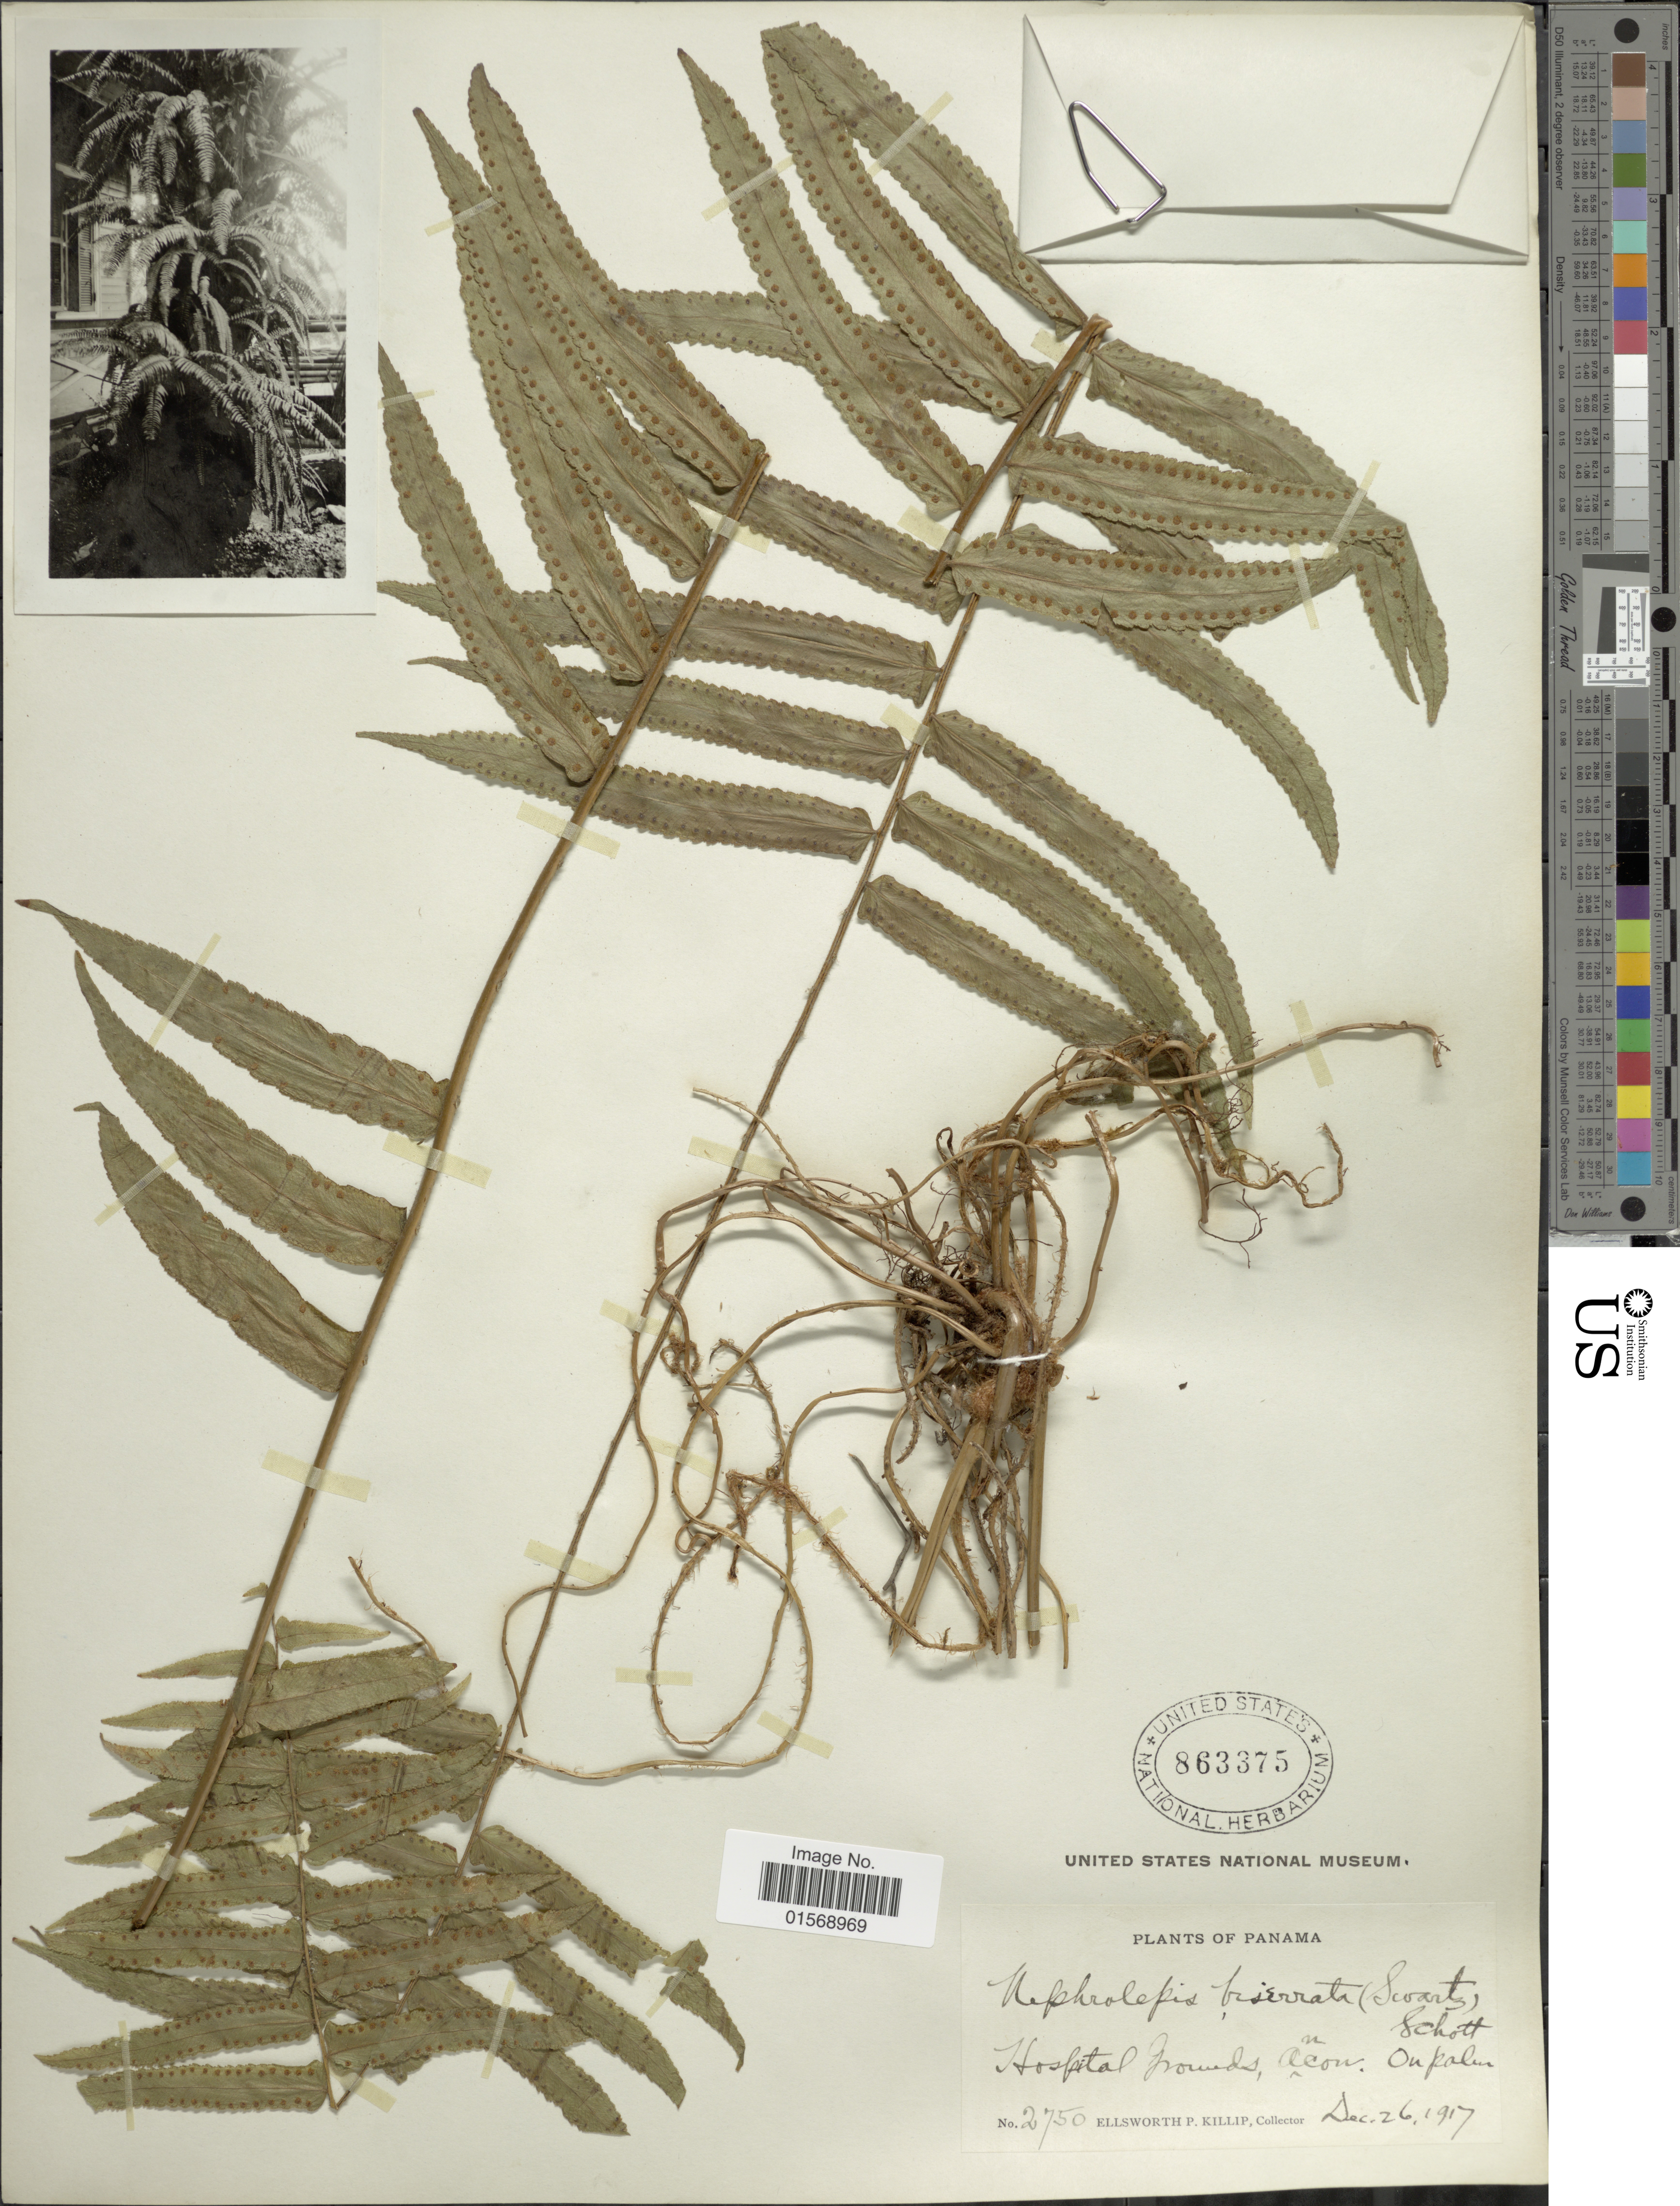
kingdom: Plantae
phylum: Tracheophyta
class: Polypodiopsida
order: Polypodiales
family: Nephrolepidaceae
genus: Nephrolepis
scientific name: Nephrolepis biserrata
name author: (Sw.) Schott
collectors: E. P. Killip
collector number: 2750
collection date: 1917-12-26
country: Panama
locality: Panama, Hospital Grounds, Ancon.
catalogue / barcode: US 863375